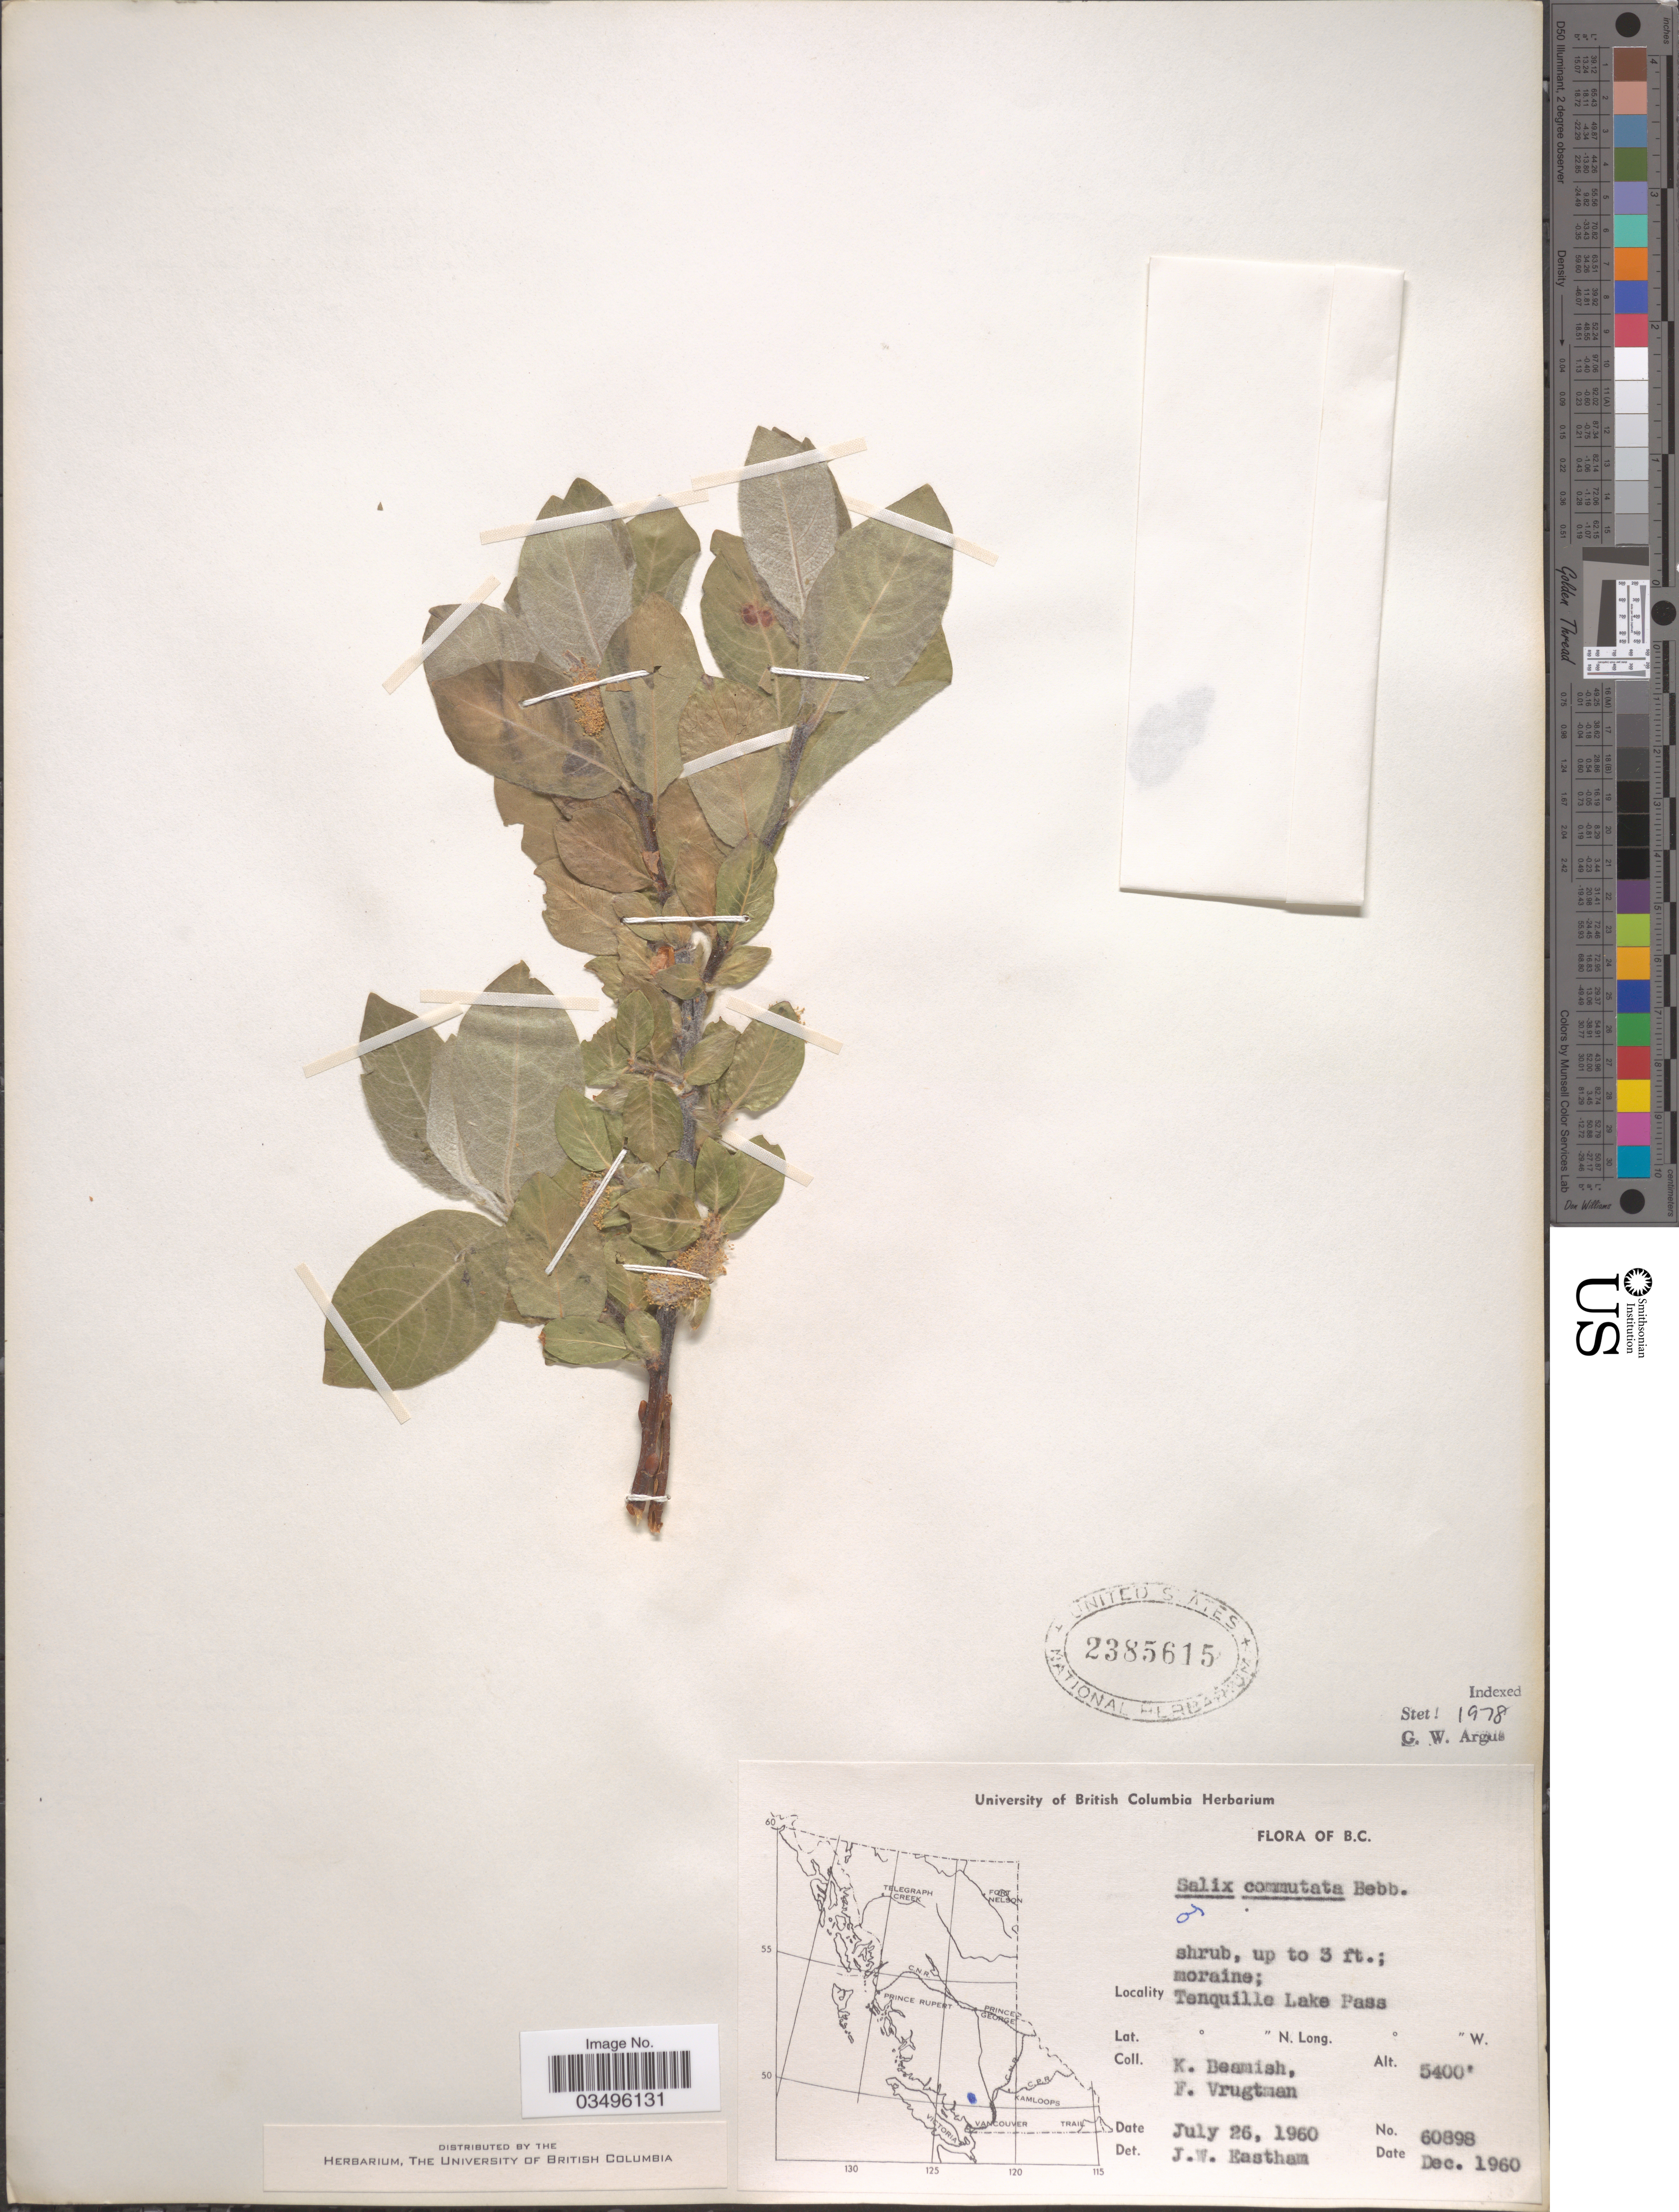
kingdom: Plantae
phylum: Tracheophyta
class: Magnoliopsida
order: Malpighiales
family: Salicaceae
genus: Salix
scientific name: Salix commutata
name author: Bebb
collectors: K. Beamish & F. Vrugtman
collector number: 60898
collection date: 1960-07-26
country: Canada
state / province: British Columbia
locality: Tenquille Lake Pass.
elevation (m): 1646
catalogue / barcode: US 2385615